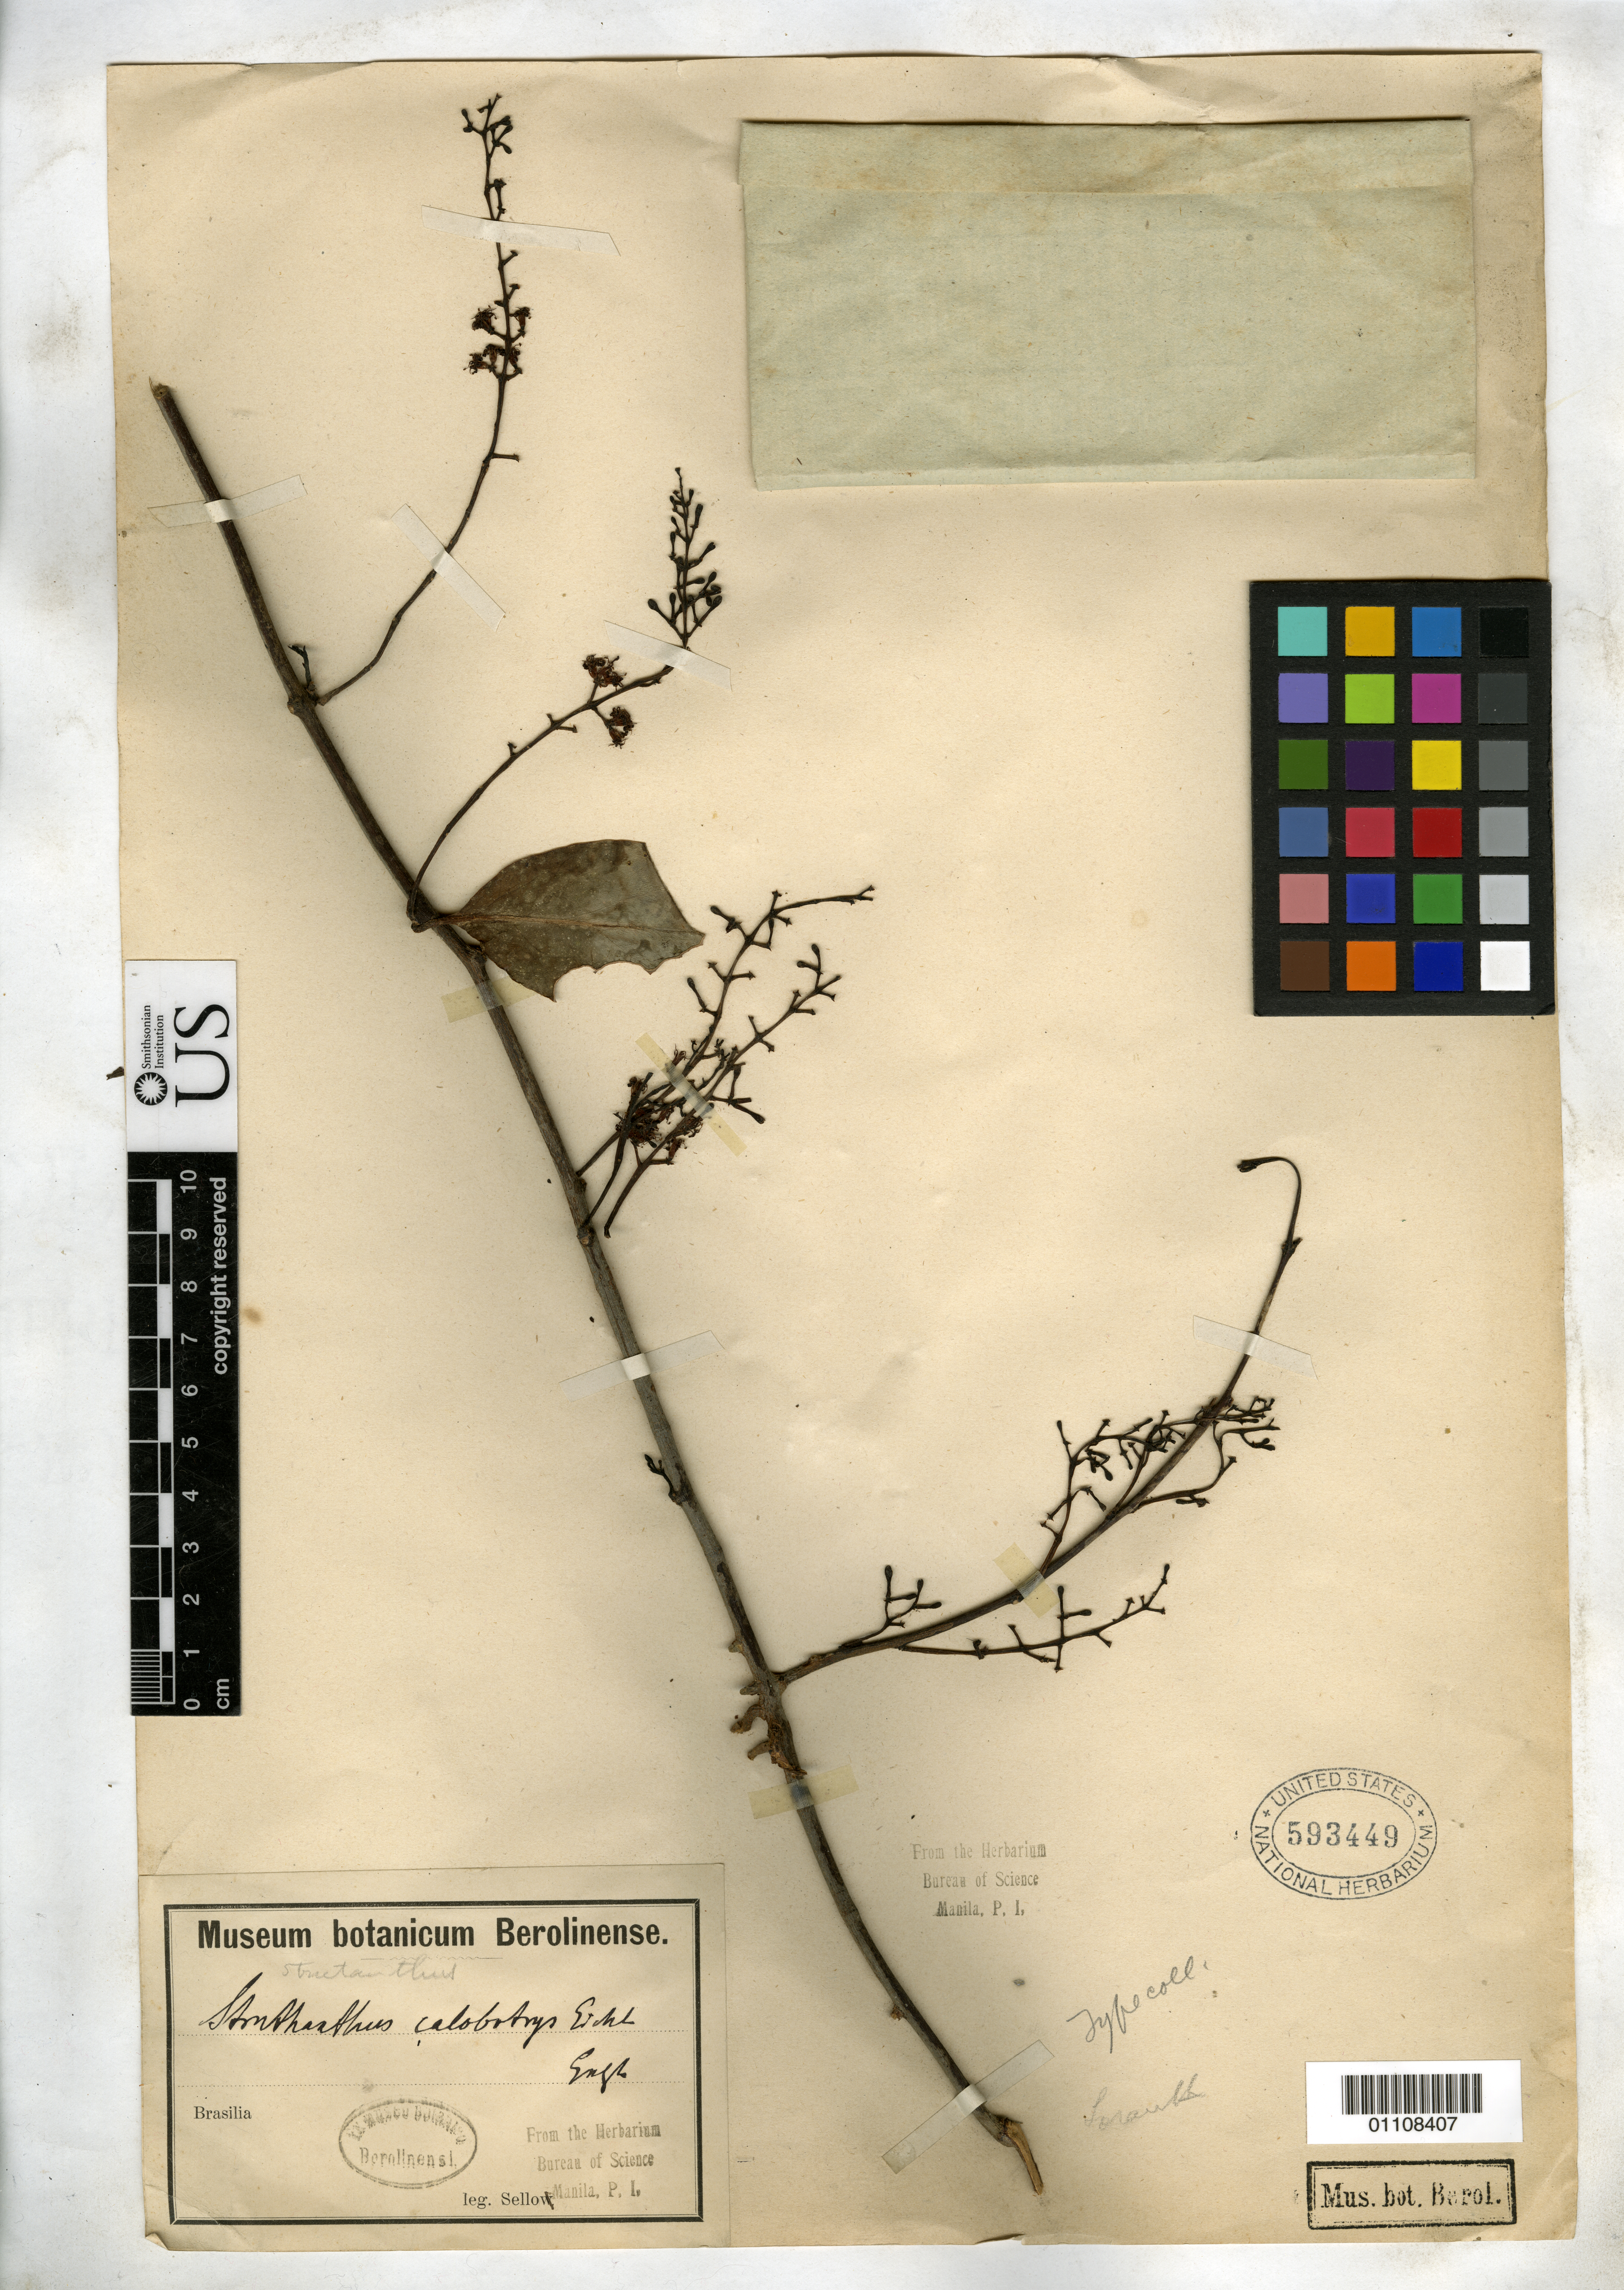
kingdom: Plantae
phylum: Tracheophyta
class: Magnoliopsida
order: Santalales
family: Loranthaceae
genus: Struthanthus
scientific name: Struthanthus calobotrys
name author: Eichler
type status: Possible Type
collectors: F. Sellow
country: Brazil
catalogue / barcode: US 593449